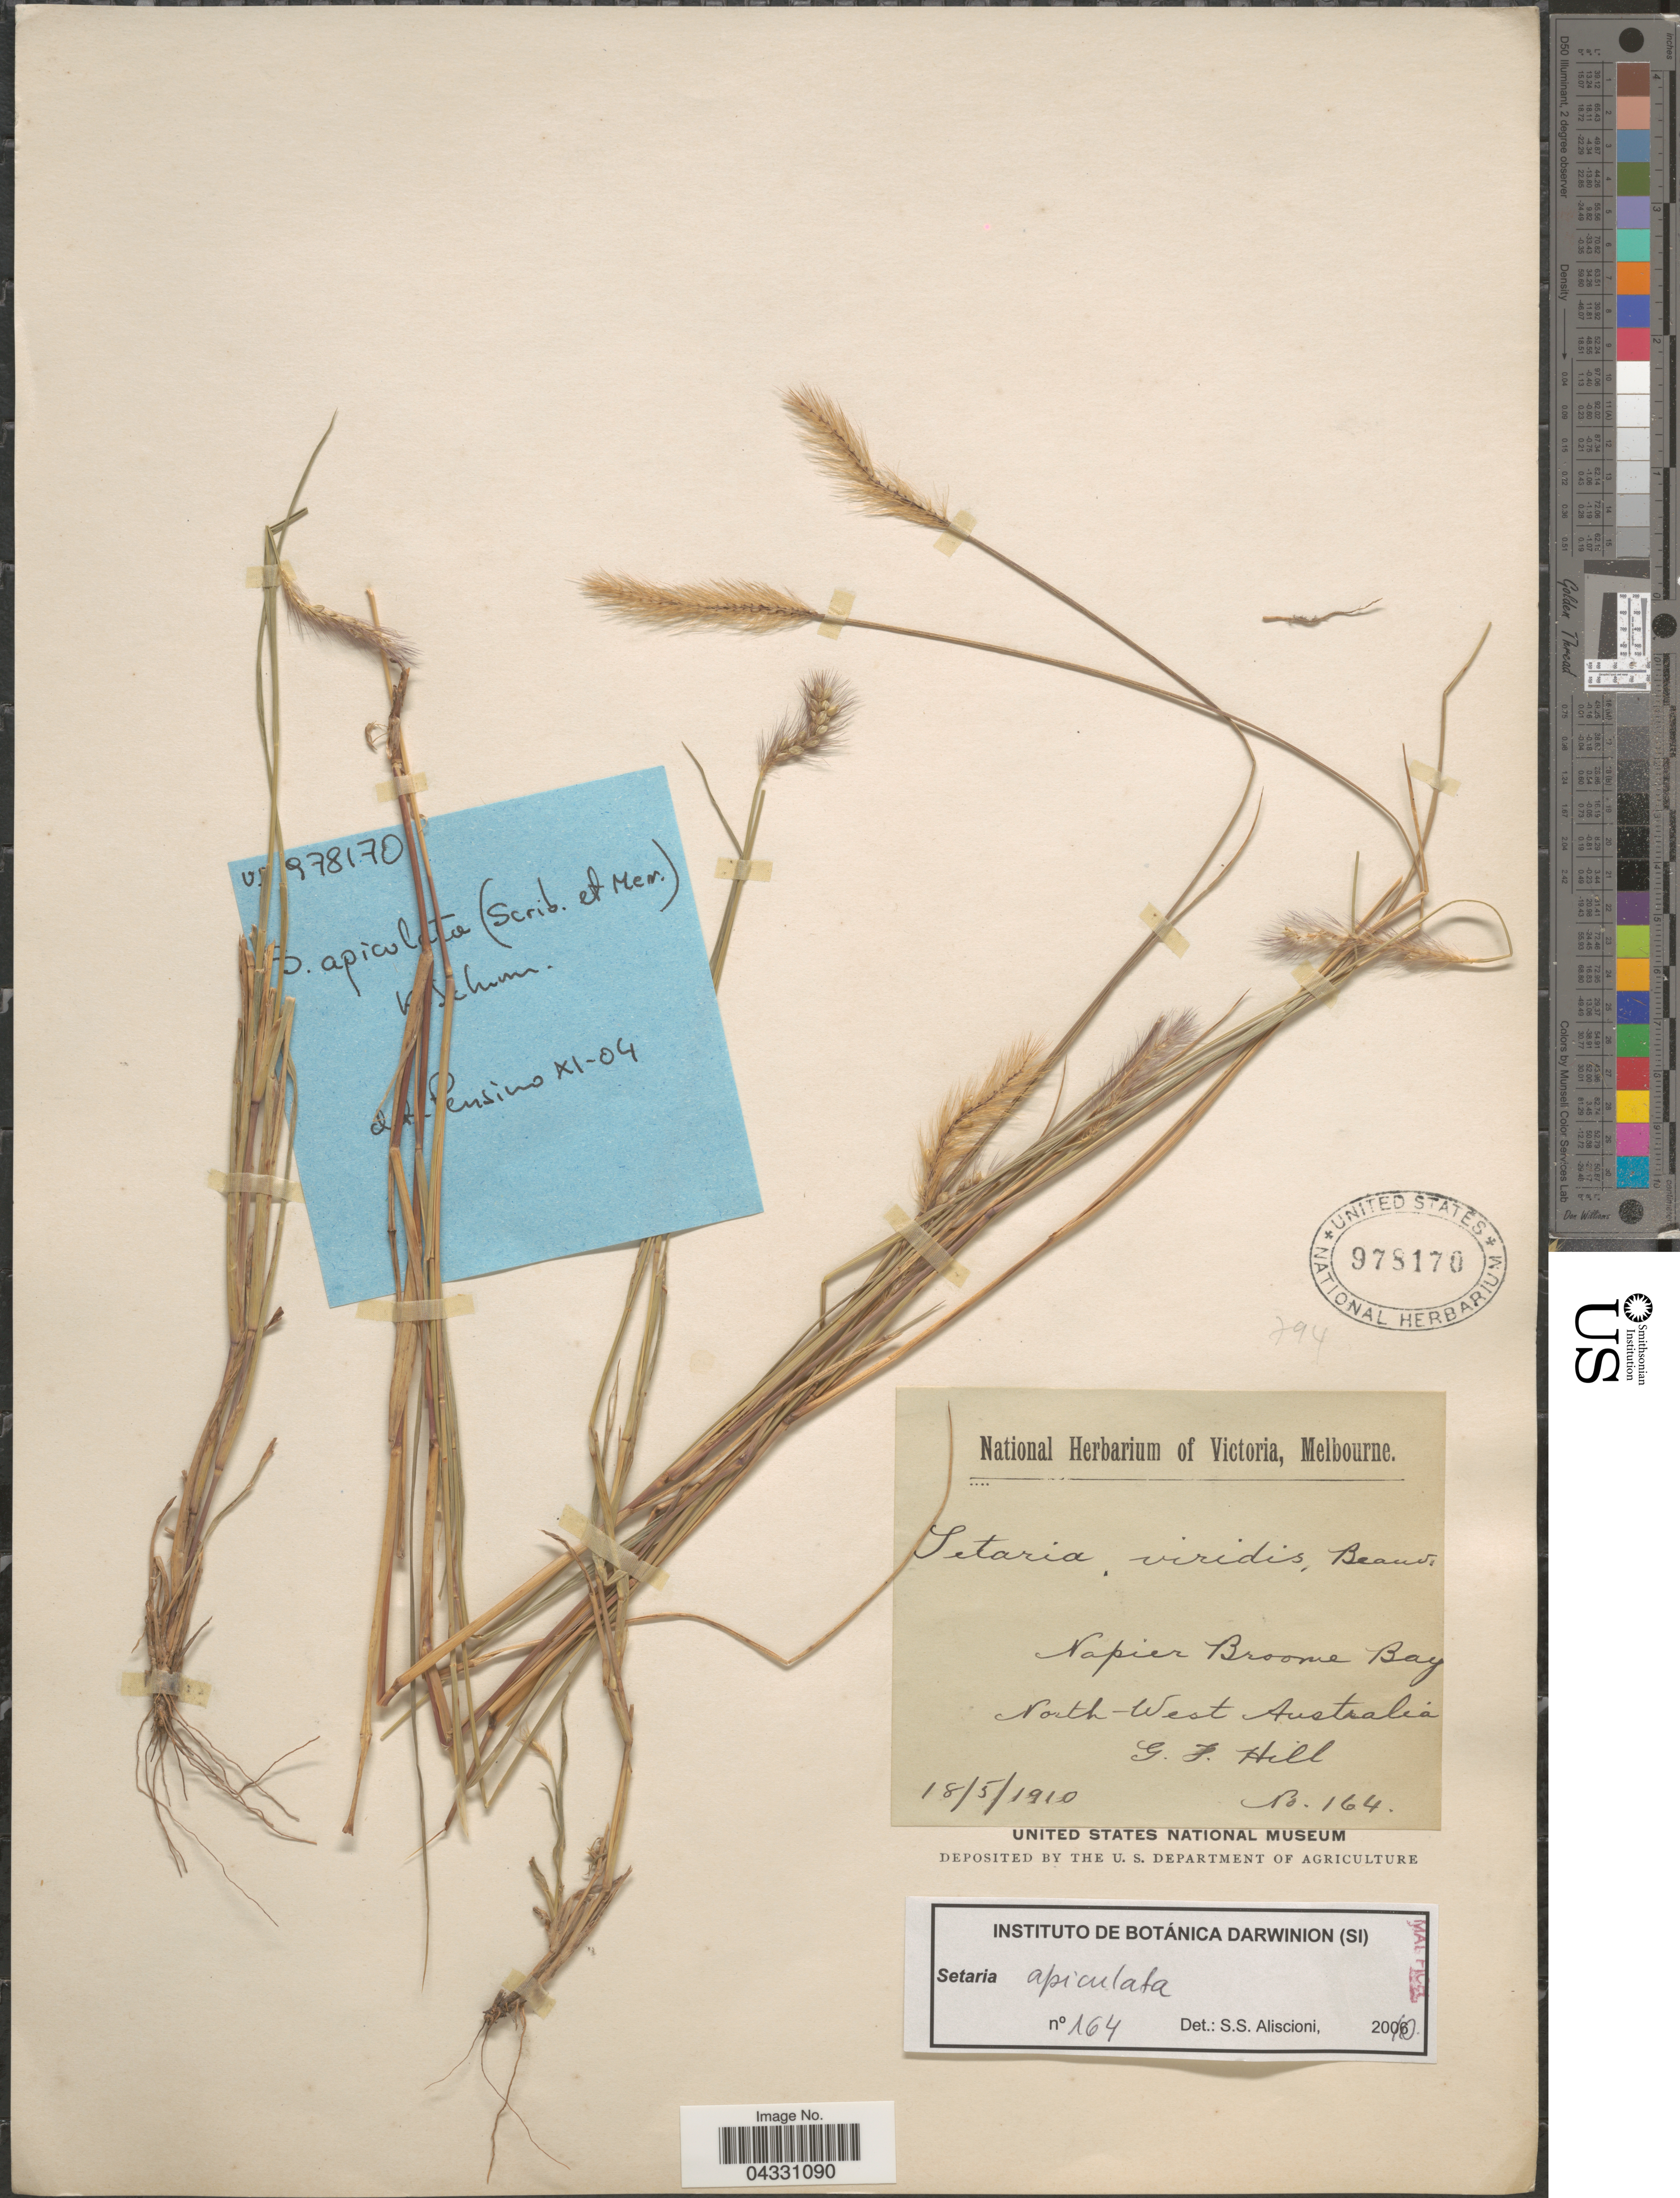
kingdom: Plantae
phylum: Tracheophyta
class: Liliopsida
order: Poales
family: Poaceae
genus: Setaria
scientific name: Setaria apiculata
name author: (Scribn. & Merr.) K. Schum.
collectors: G. Hill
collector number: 164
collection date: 1910-05-18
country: Australia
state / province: Western Australia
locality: Napier Broome Bay. North-West Australia.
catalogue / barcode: US 978170